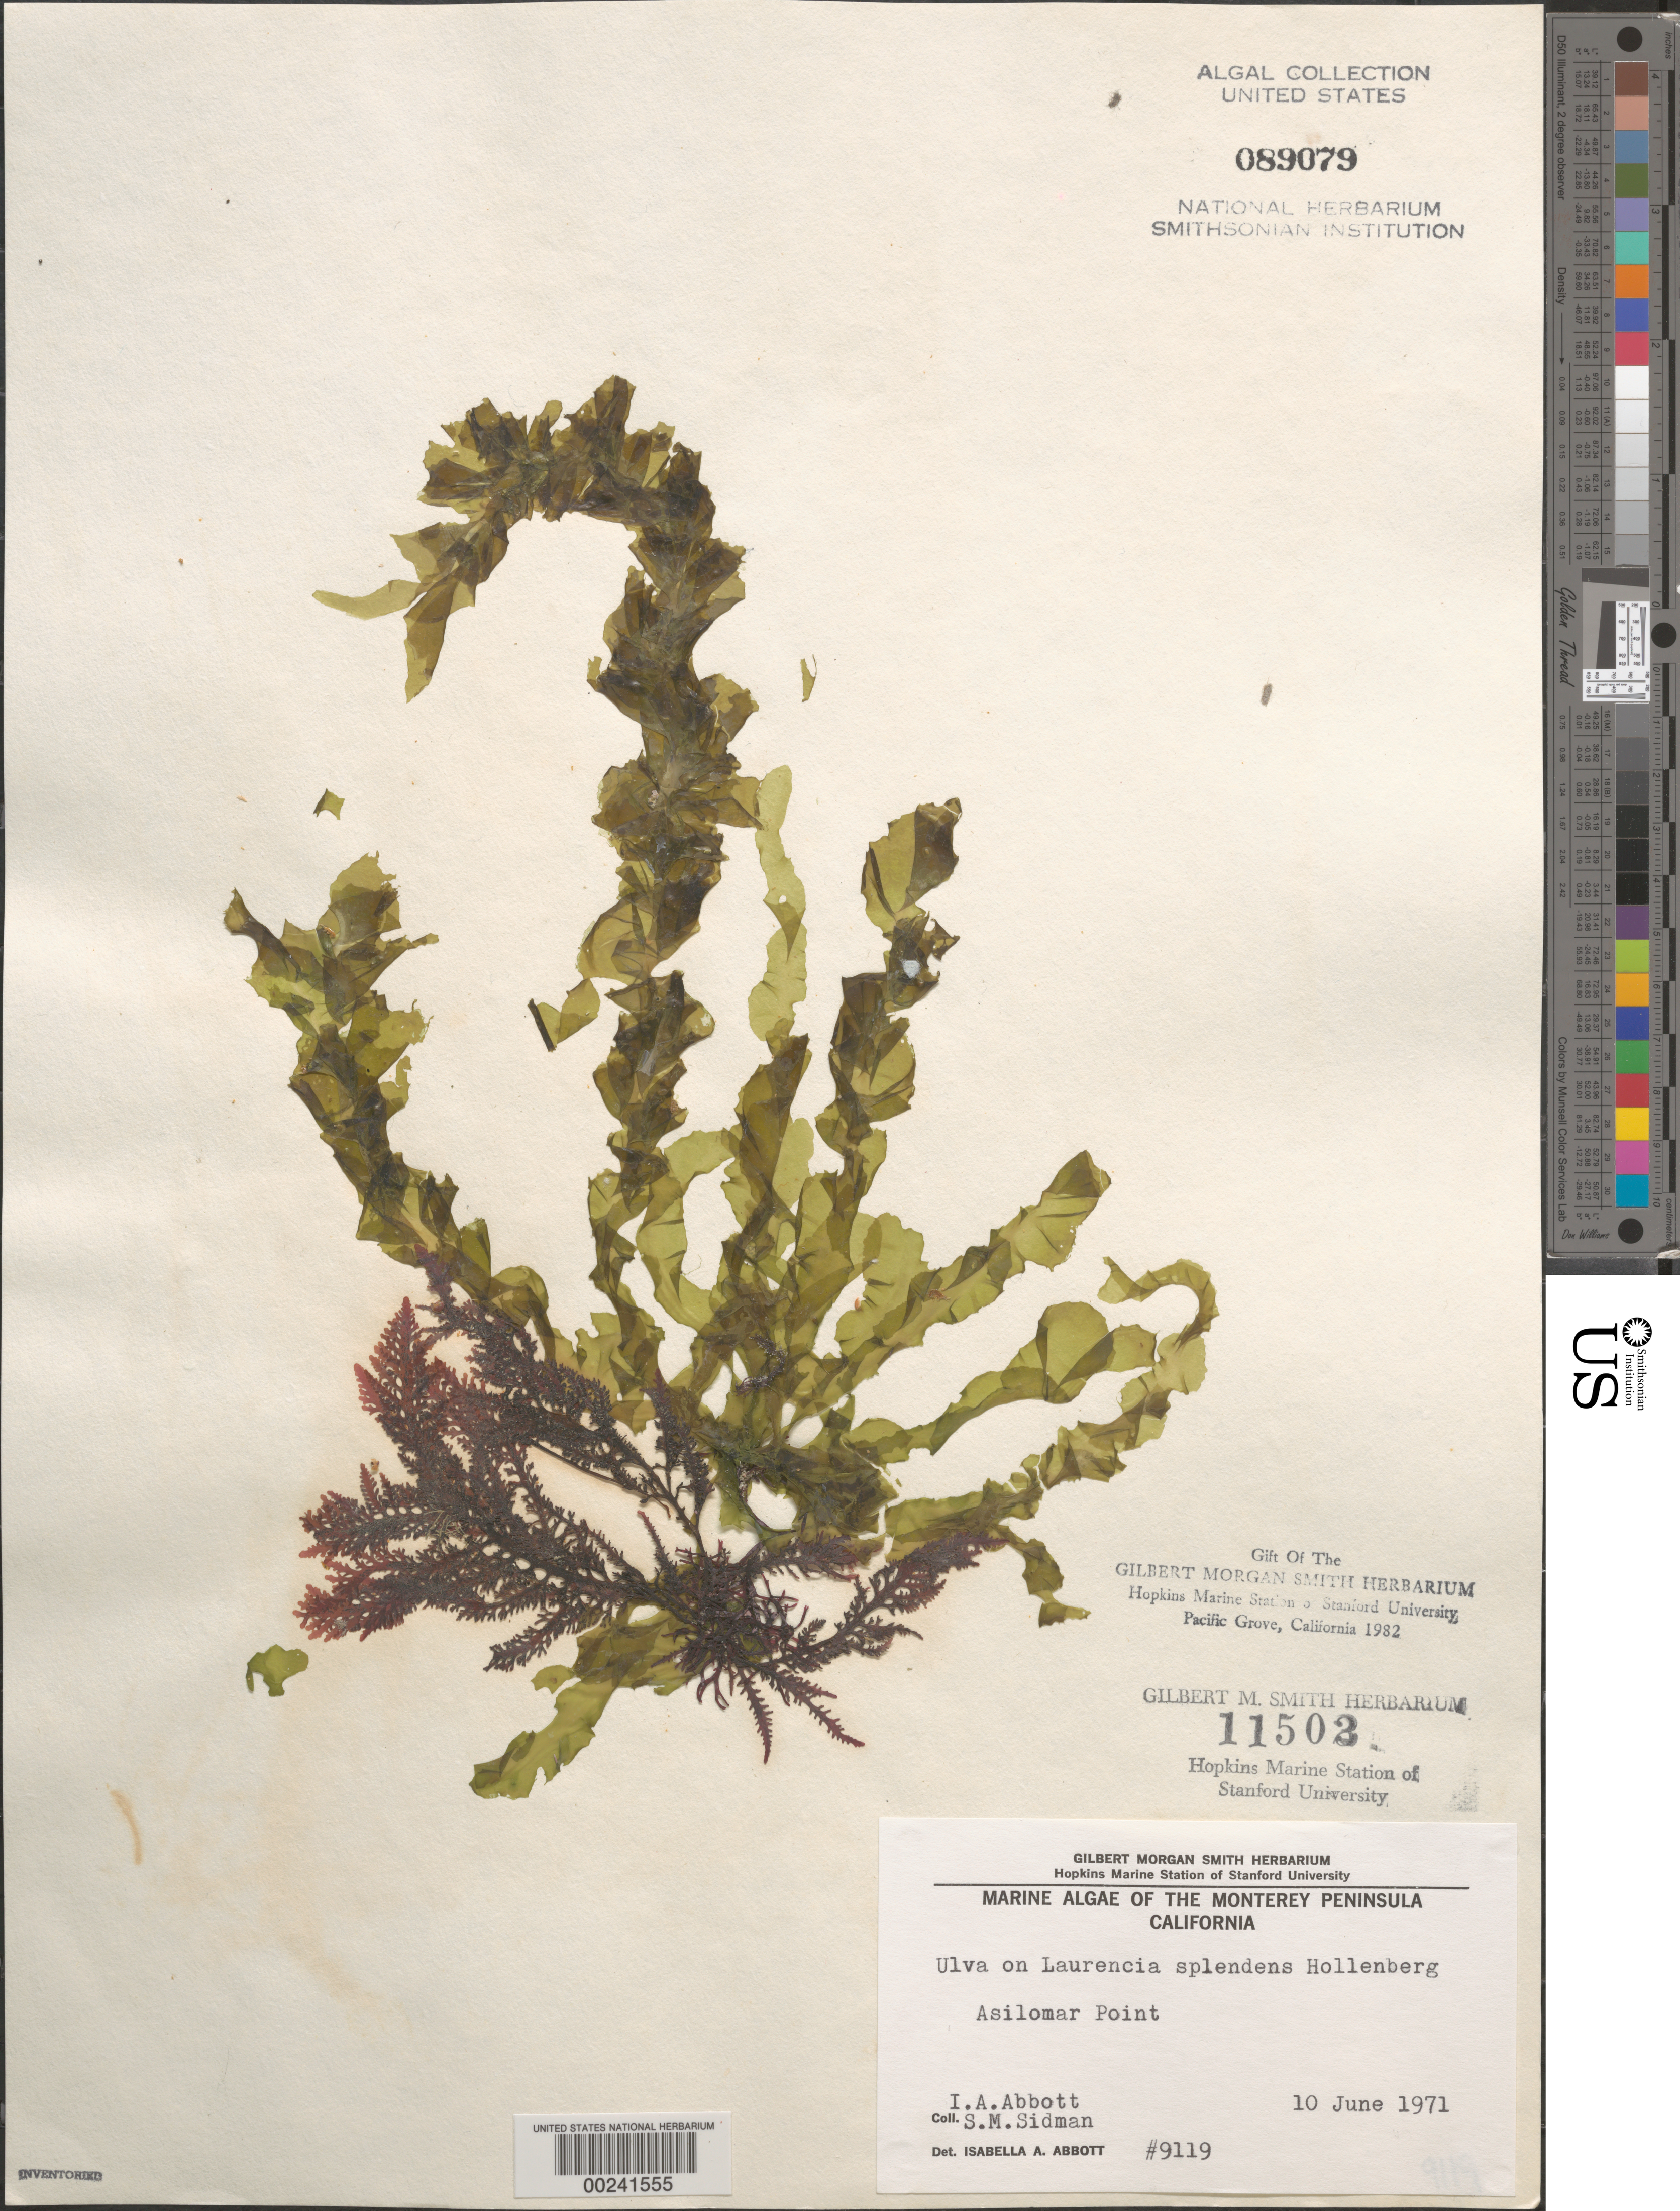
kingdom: Plantae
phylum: Chlorophyta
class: Ulvophyceae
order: Ulvales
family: Ulvaceae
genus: Ulva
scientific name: Ulva sp.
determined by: Abbott, Isabella A.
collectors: I. A. Abbott & S. Sidman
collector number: IAA 9119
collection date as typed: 10 Jun 1971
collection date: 1971-06-10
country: United States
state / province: California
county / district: Monterey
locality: Asilomar Point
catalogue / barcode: US 89079